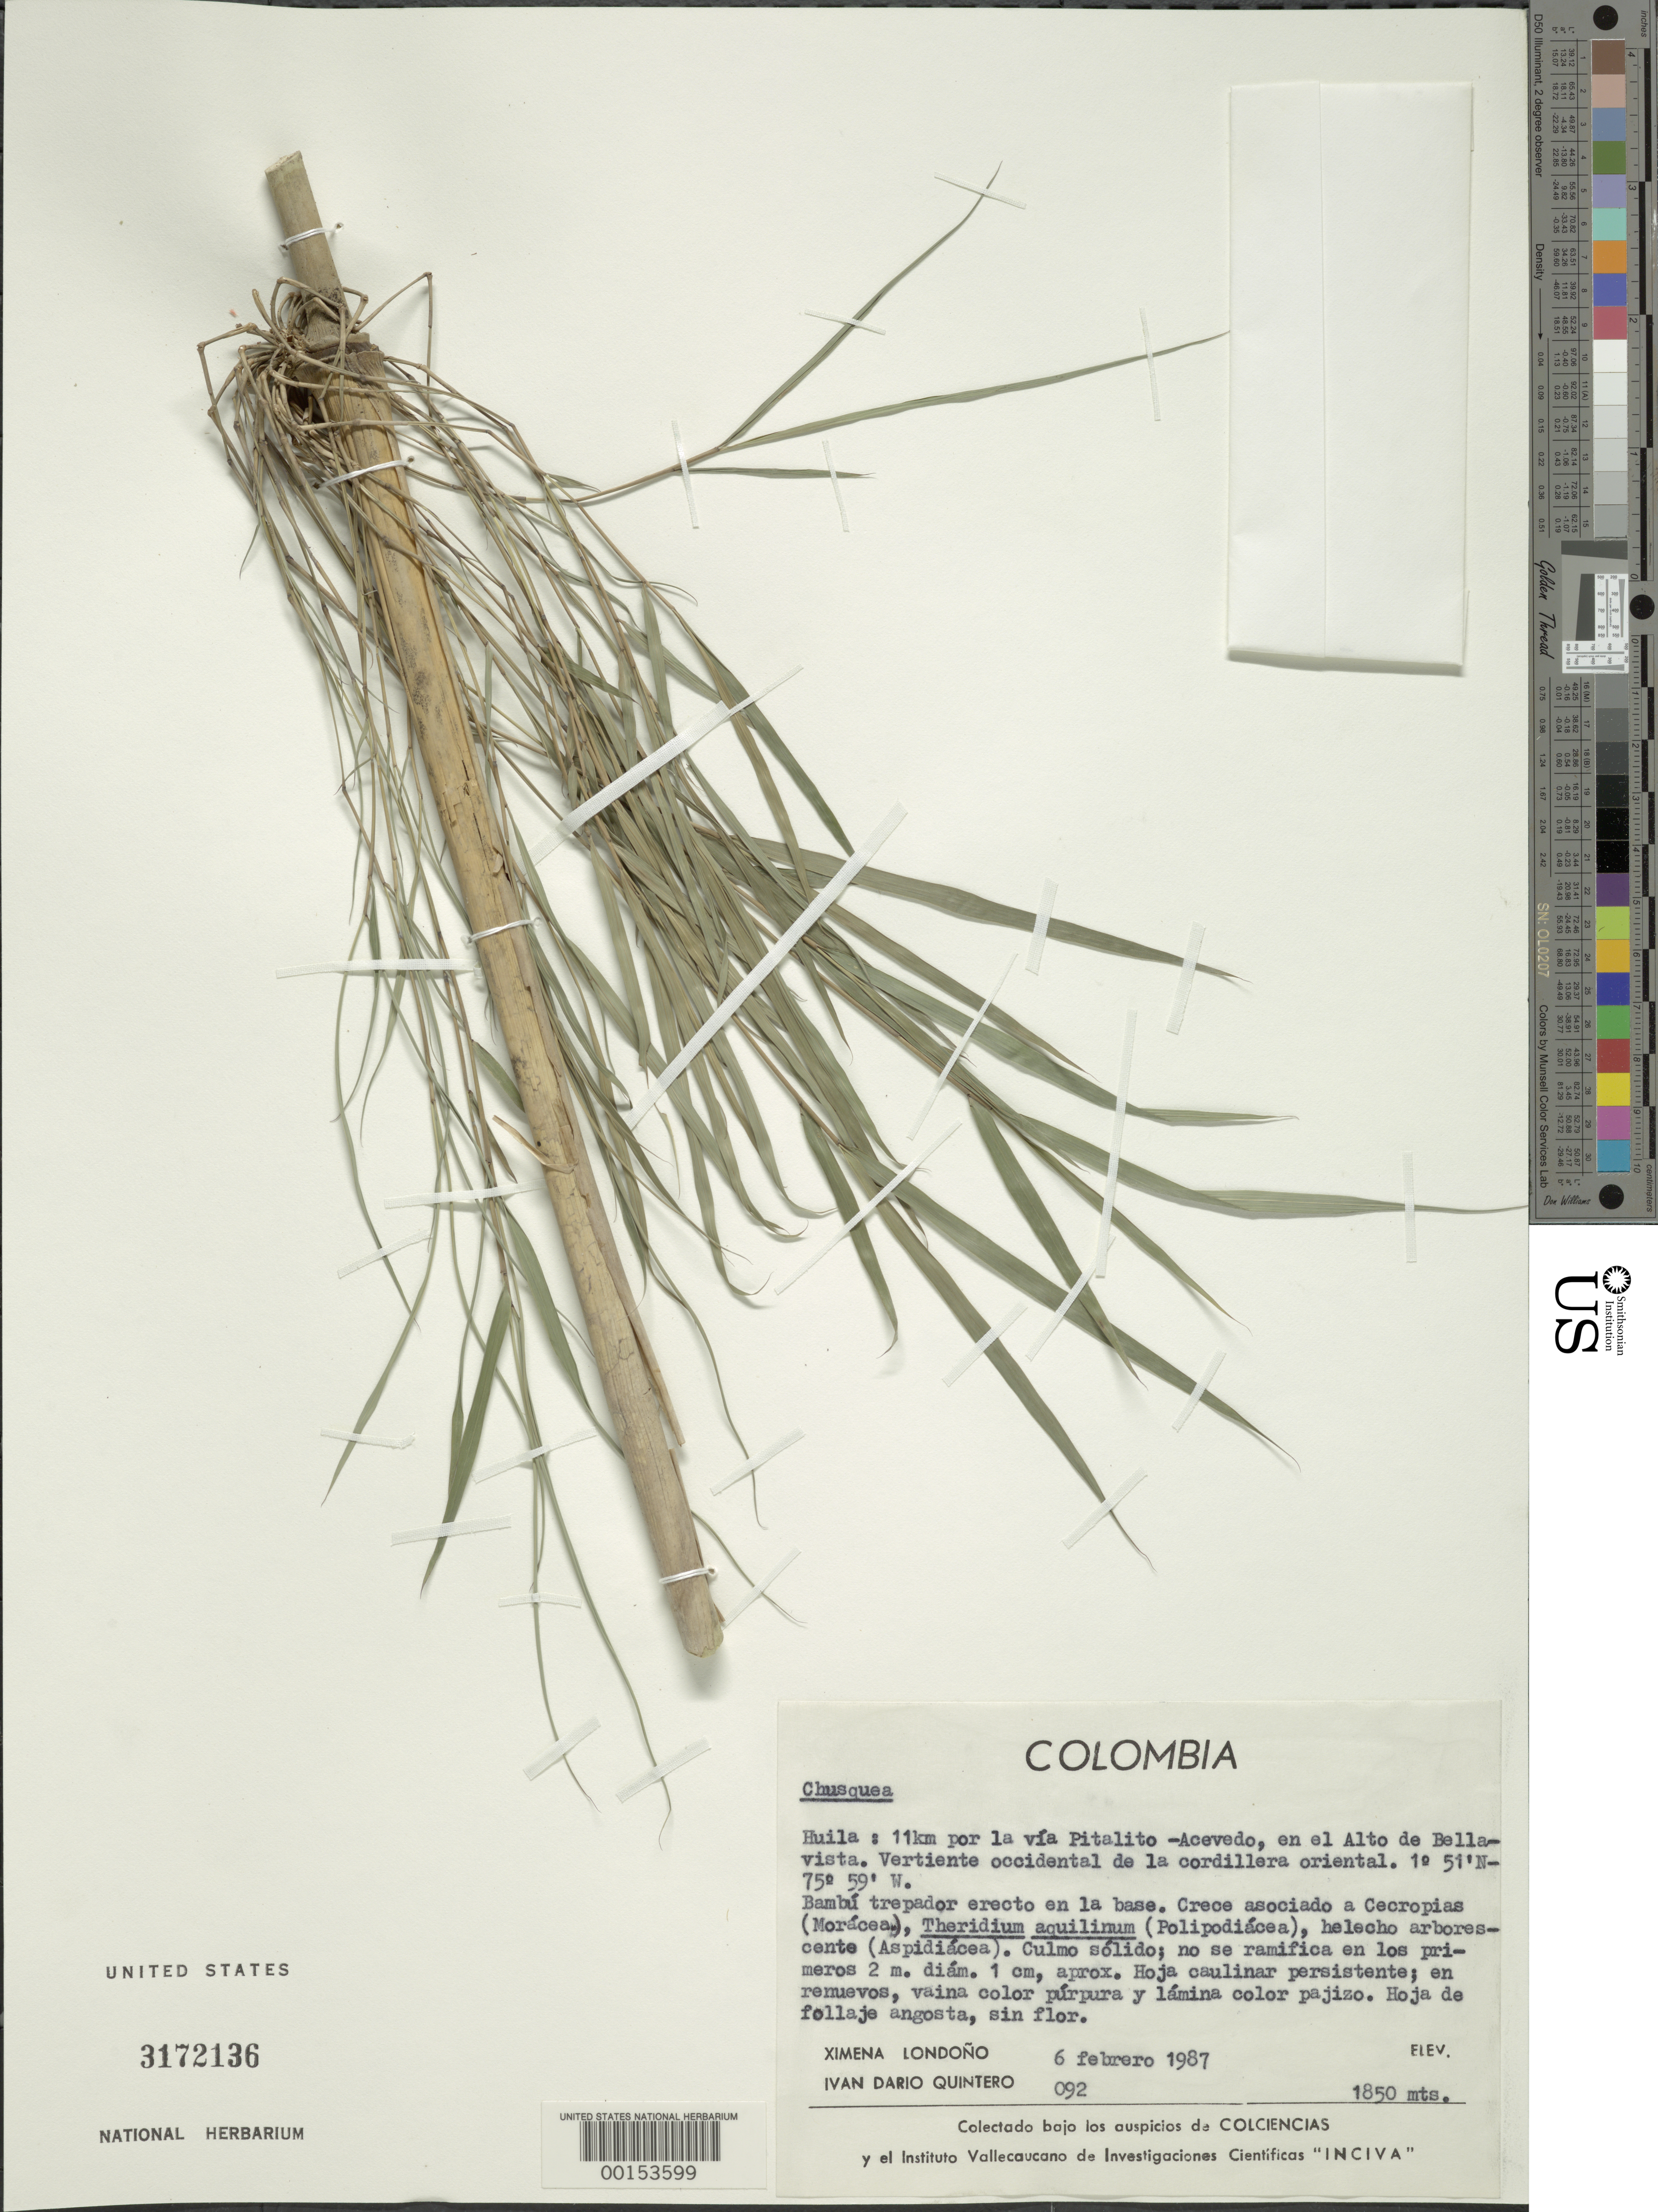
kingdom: Plantae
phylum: Tracheophyta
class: Liliopsida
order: Poales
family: Poaceae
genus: Chusquea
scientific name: Chusquea sp.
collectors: X. Londoño & I. Quintero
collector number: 092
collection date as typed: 06 Feb 1987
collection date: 1987-02-06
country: Colombia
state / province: Huila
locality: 11 km of Pitalito - Acevedo, in Alto de Bellavista, W slope of E mountain range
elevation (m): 1850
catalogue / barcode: US 3172136